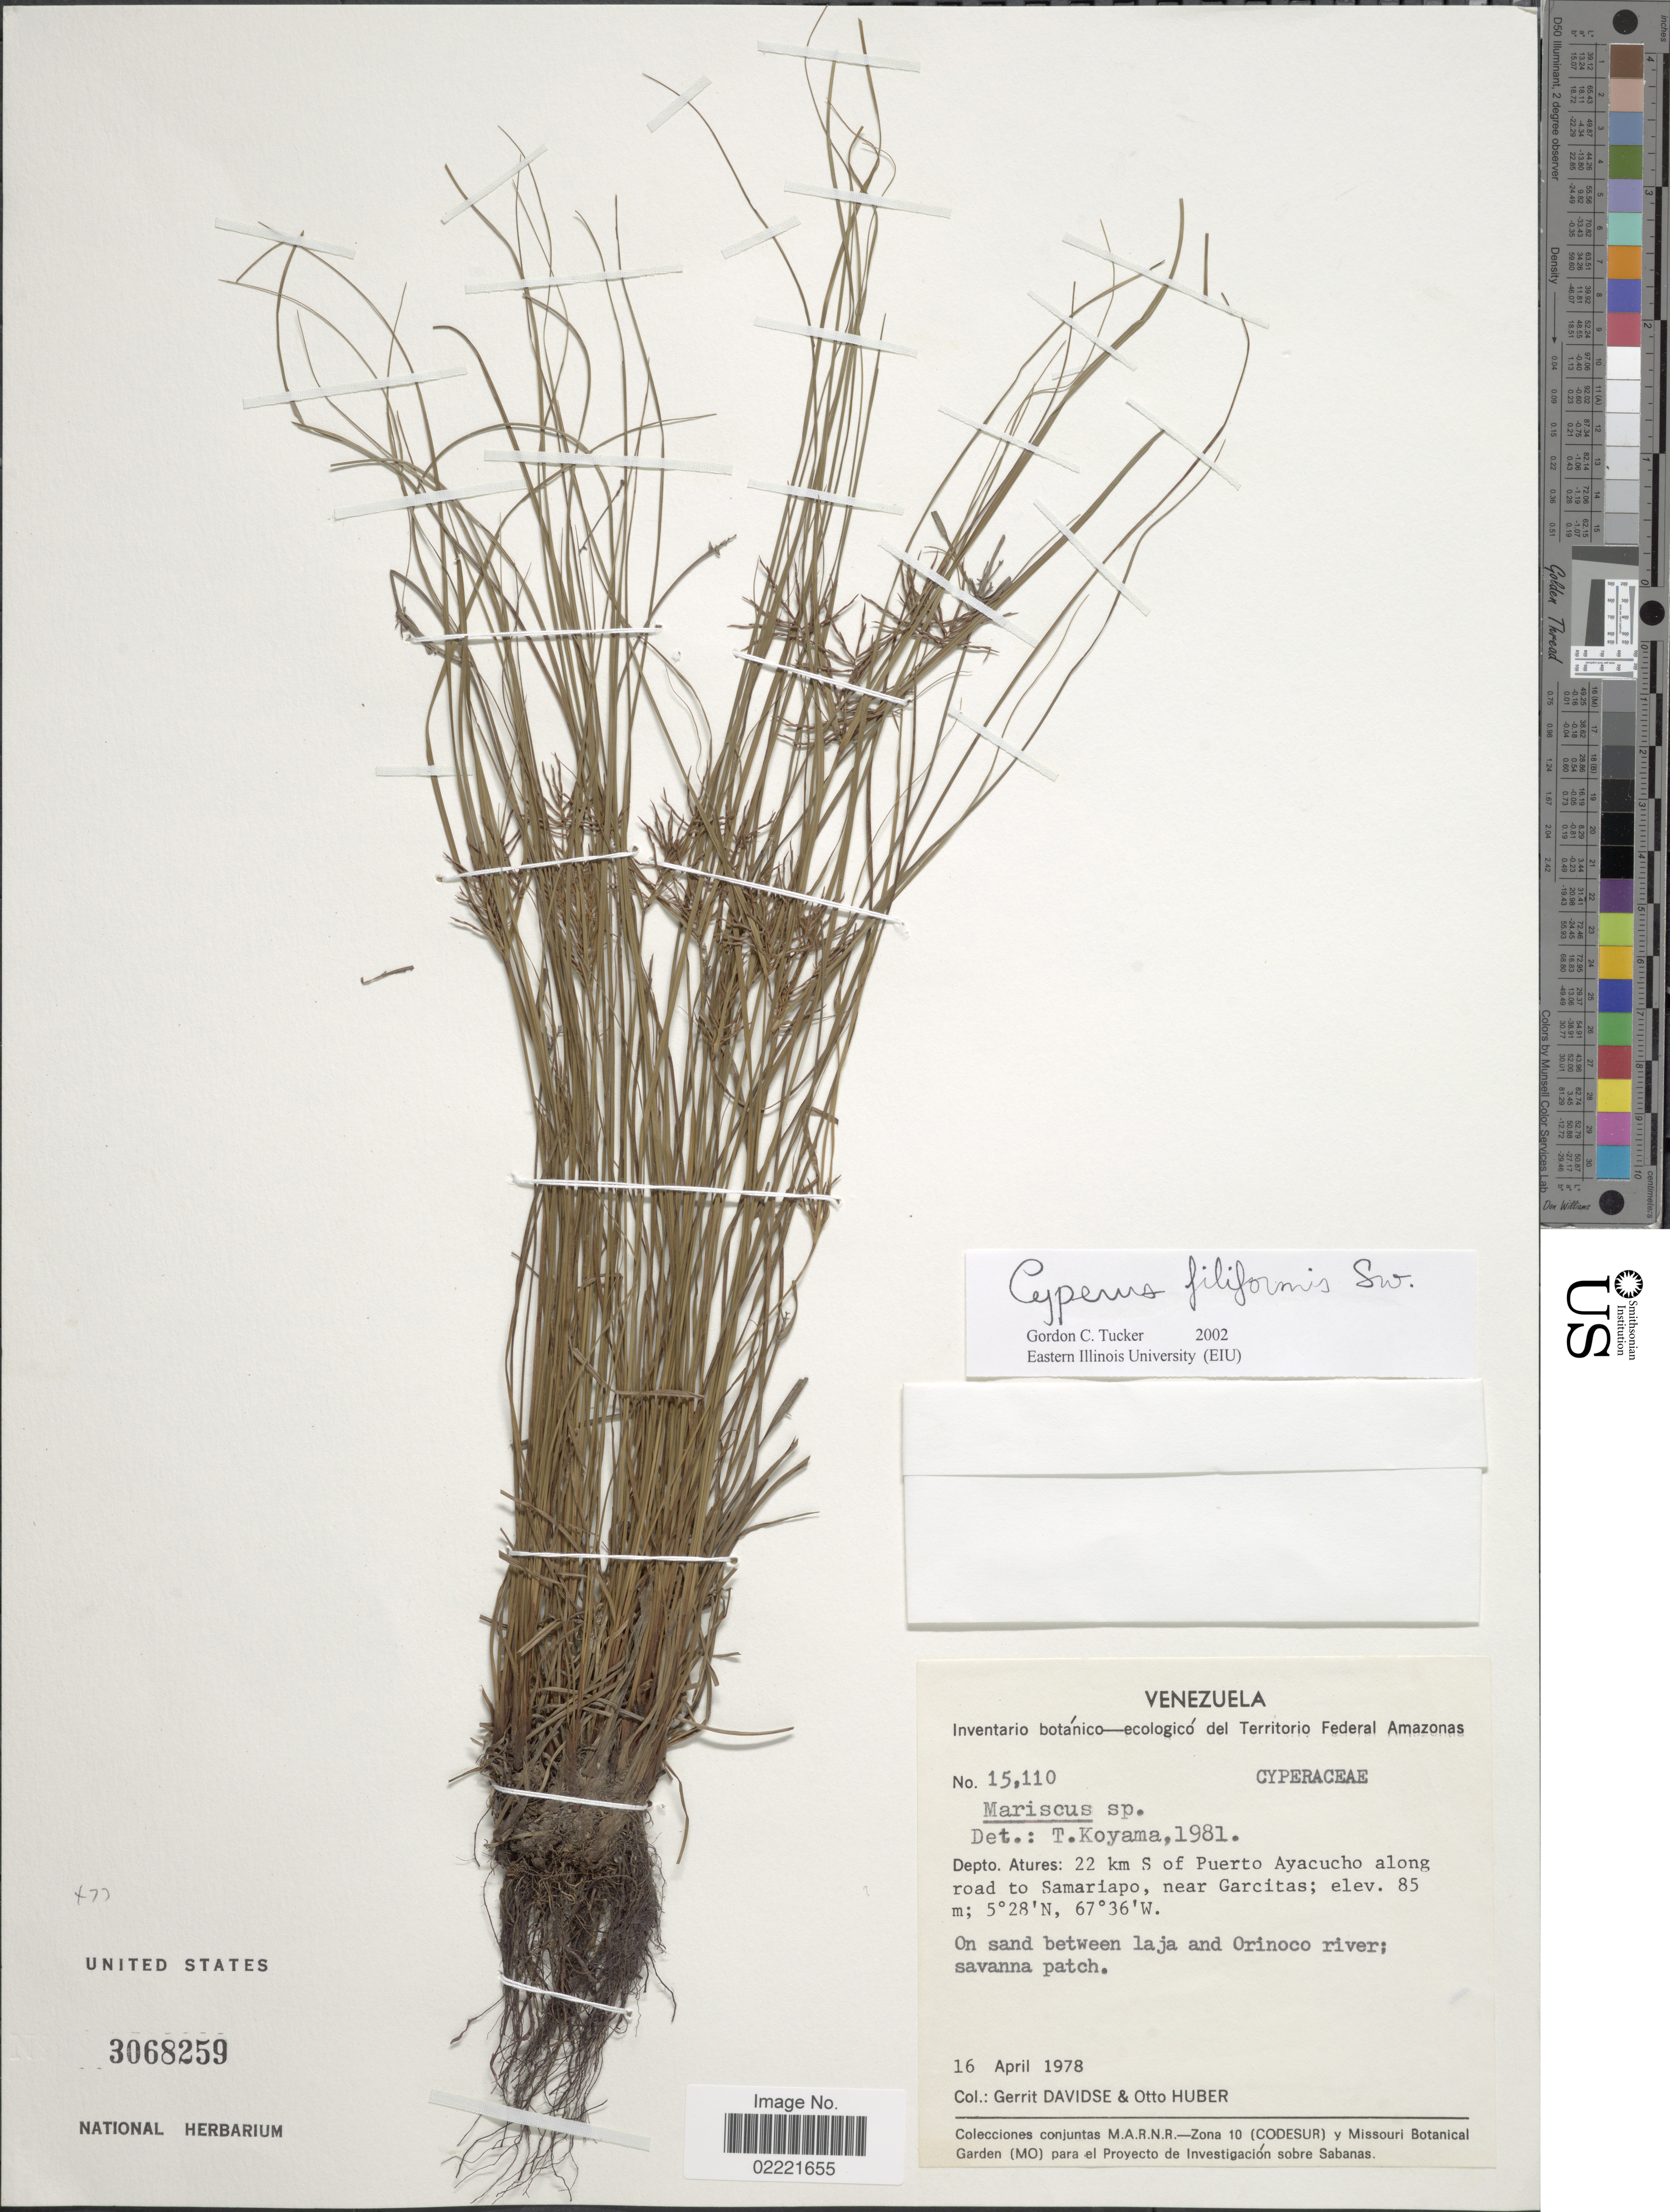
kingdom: Plantae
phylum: Tracheophyta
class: Liliopsida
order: Poales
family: Cyperaceae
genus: Cyperus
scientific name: Cyperus filiformis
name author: Sw.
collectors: G. Davidse & O. Huber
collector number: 15110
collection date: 1978-04-16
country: Venezuela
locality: Depto. Atures: 22 km S of Puerto Ayacucho along road to Samariapo, near Garcitas. between laja and Orinoco river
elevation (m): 85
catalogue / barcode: US 3068259